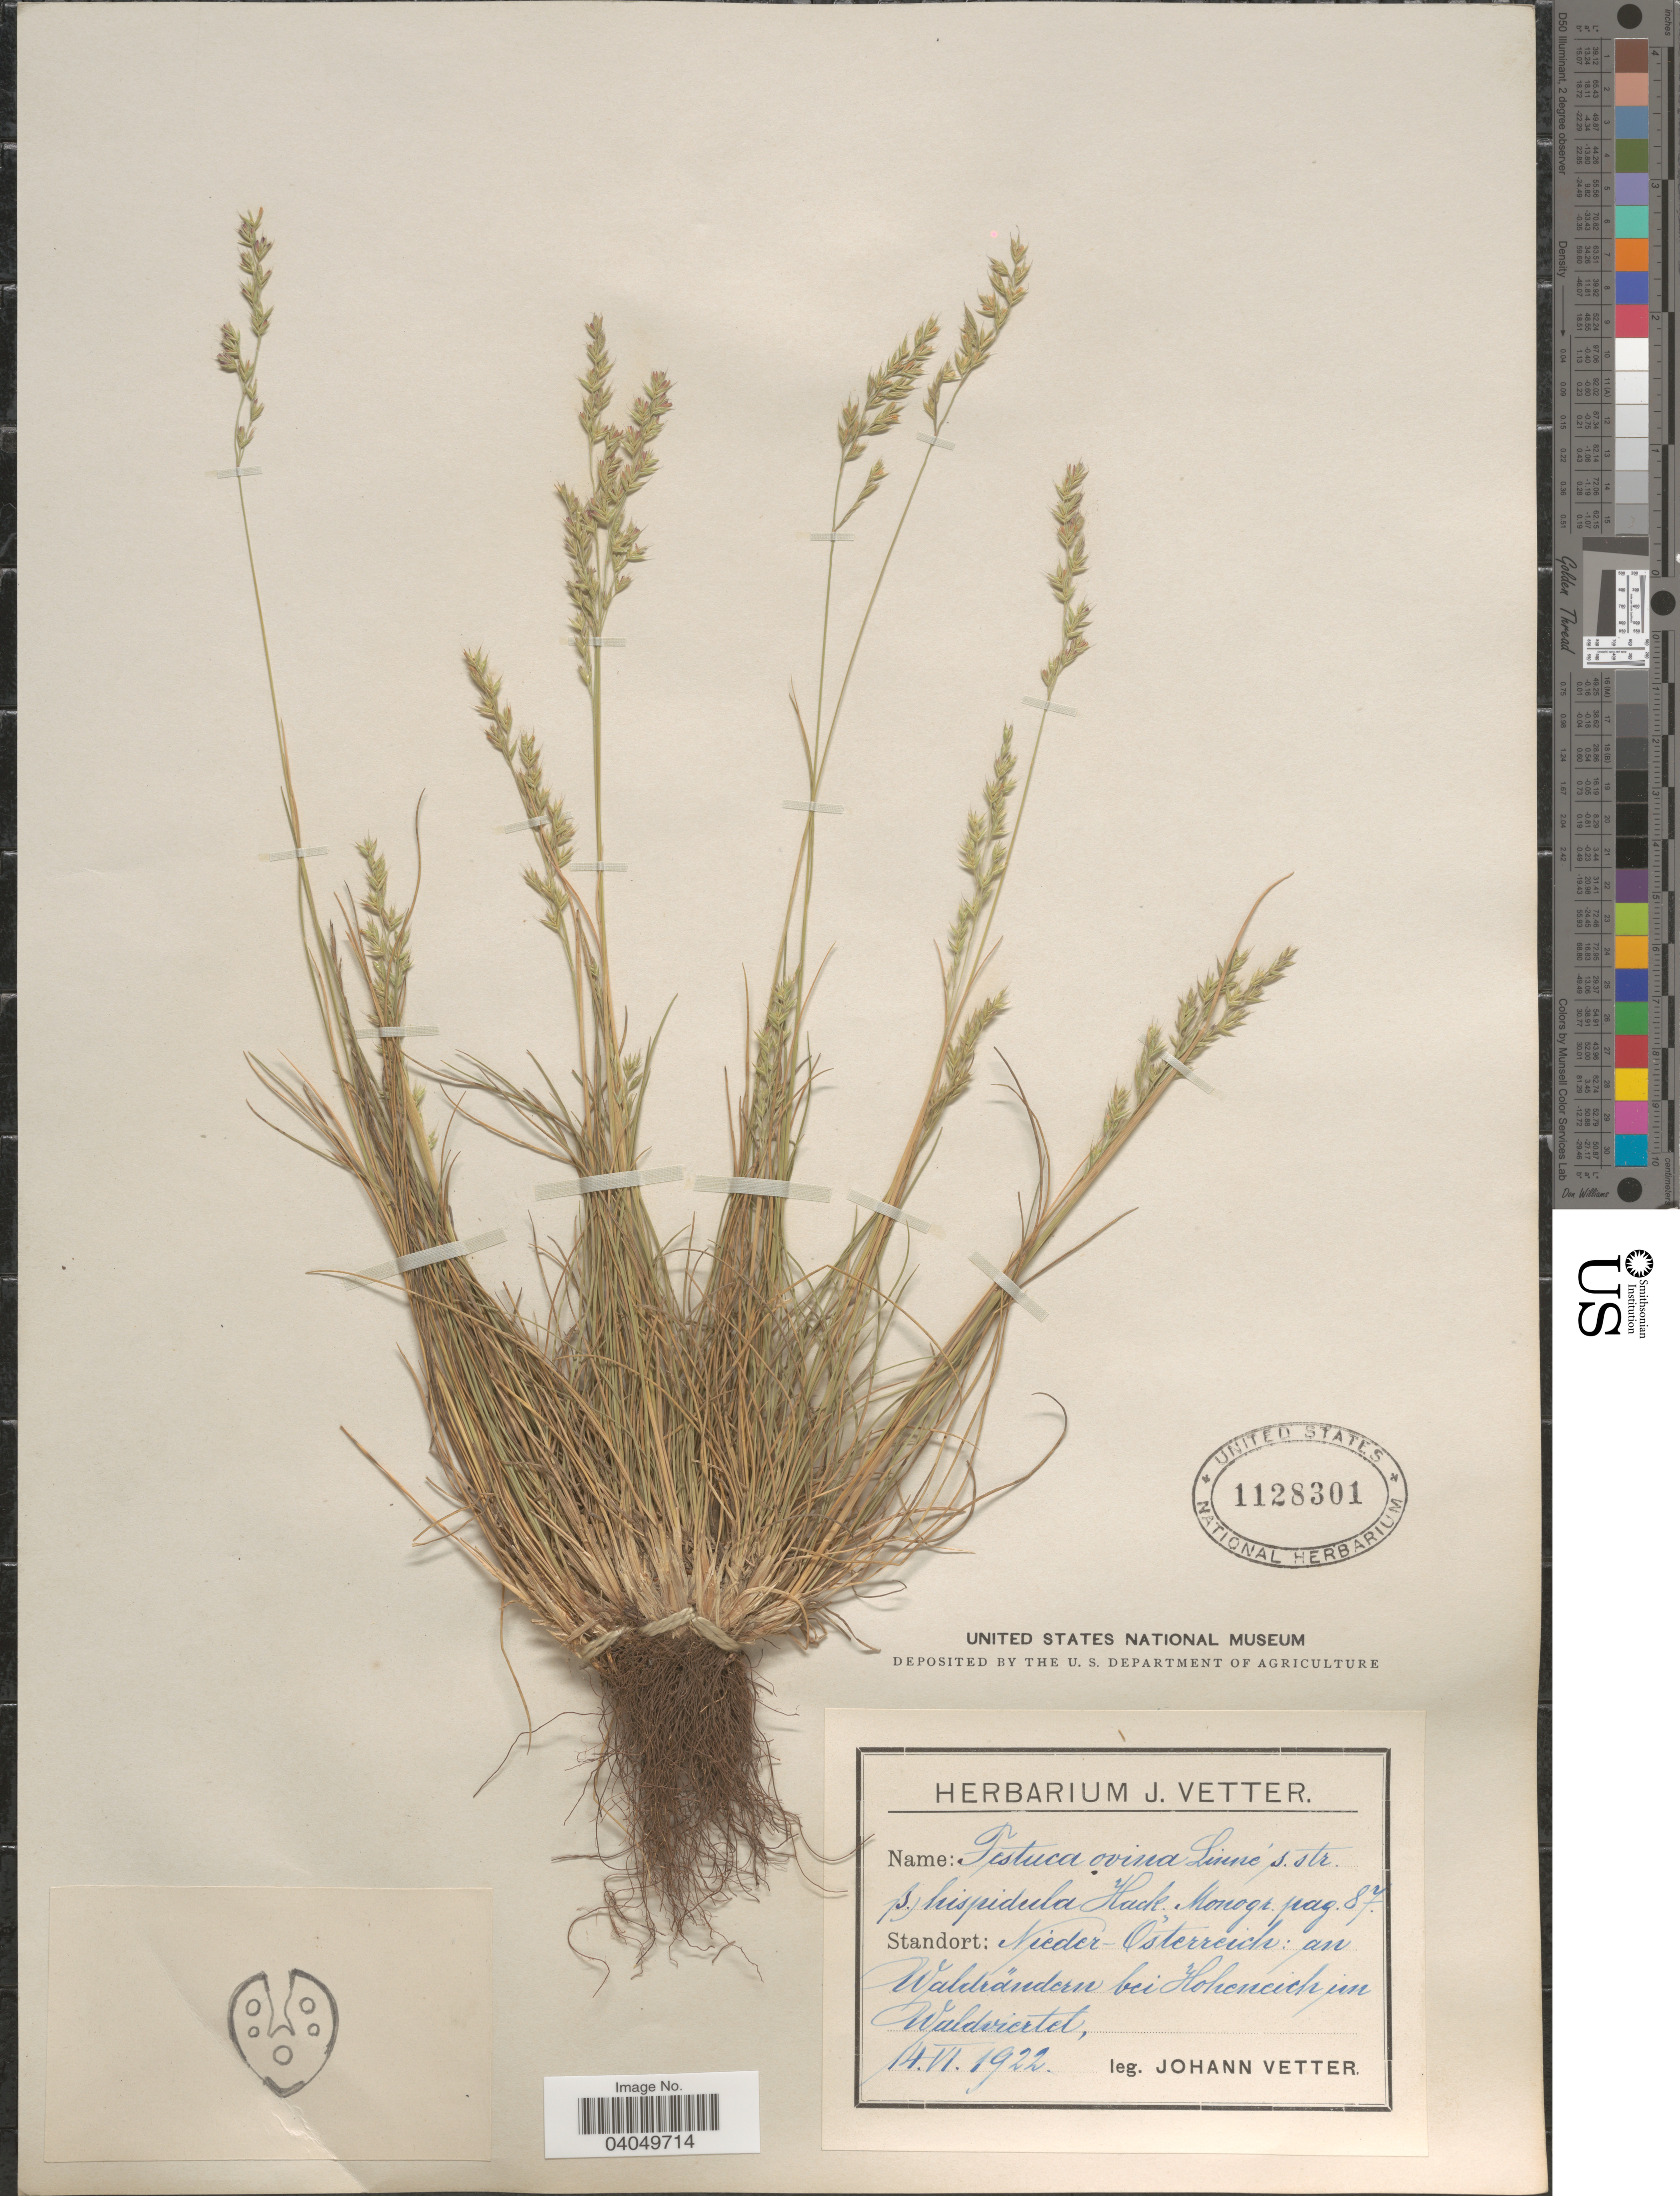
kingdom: Plantae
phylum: Tracheophyta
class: Liliopsida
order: Poales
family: Poaceae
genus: Festuca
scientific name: Festuca ovina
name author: L.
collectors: J. Vetter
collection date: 1922-06-14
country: Austria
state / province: Niederosterreich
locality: Standort: Nieder-Osterreich: an Waldrändern bei Hoheneich im Waldviertel.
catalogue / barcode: US 1128301